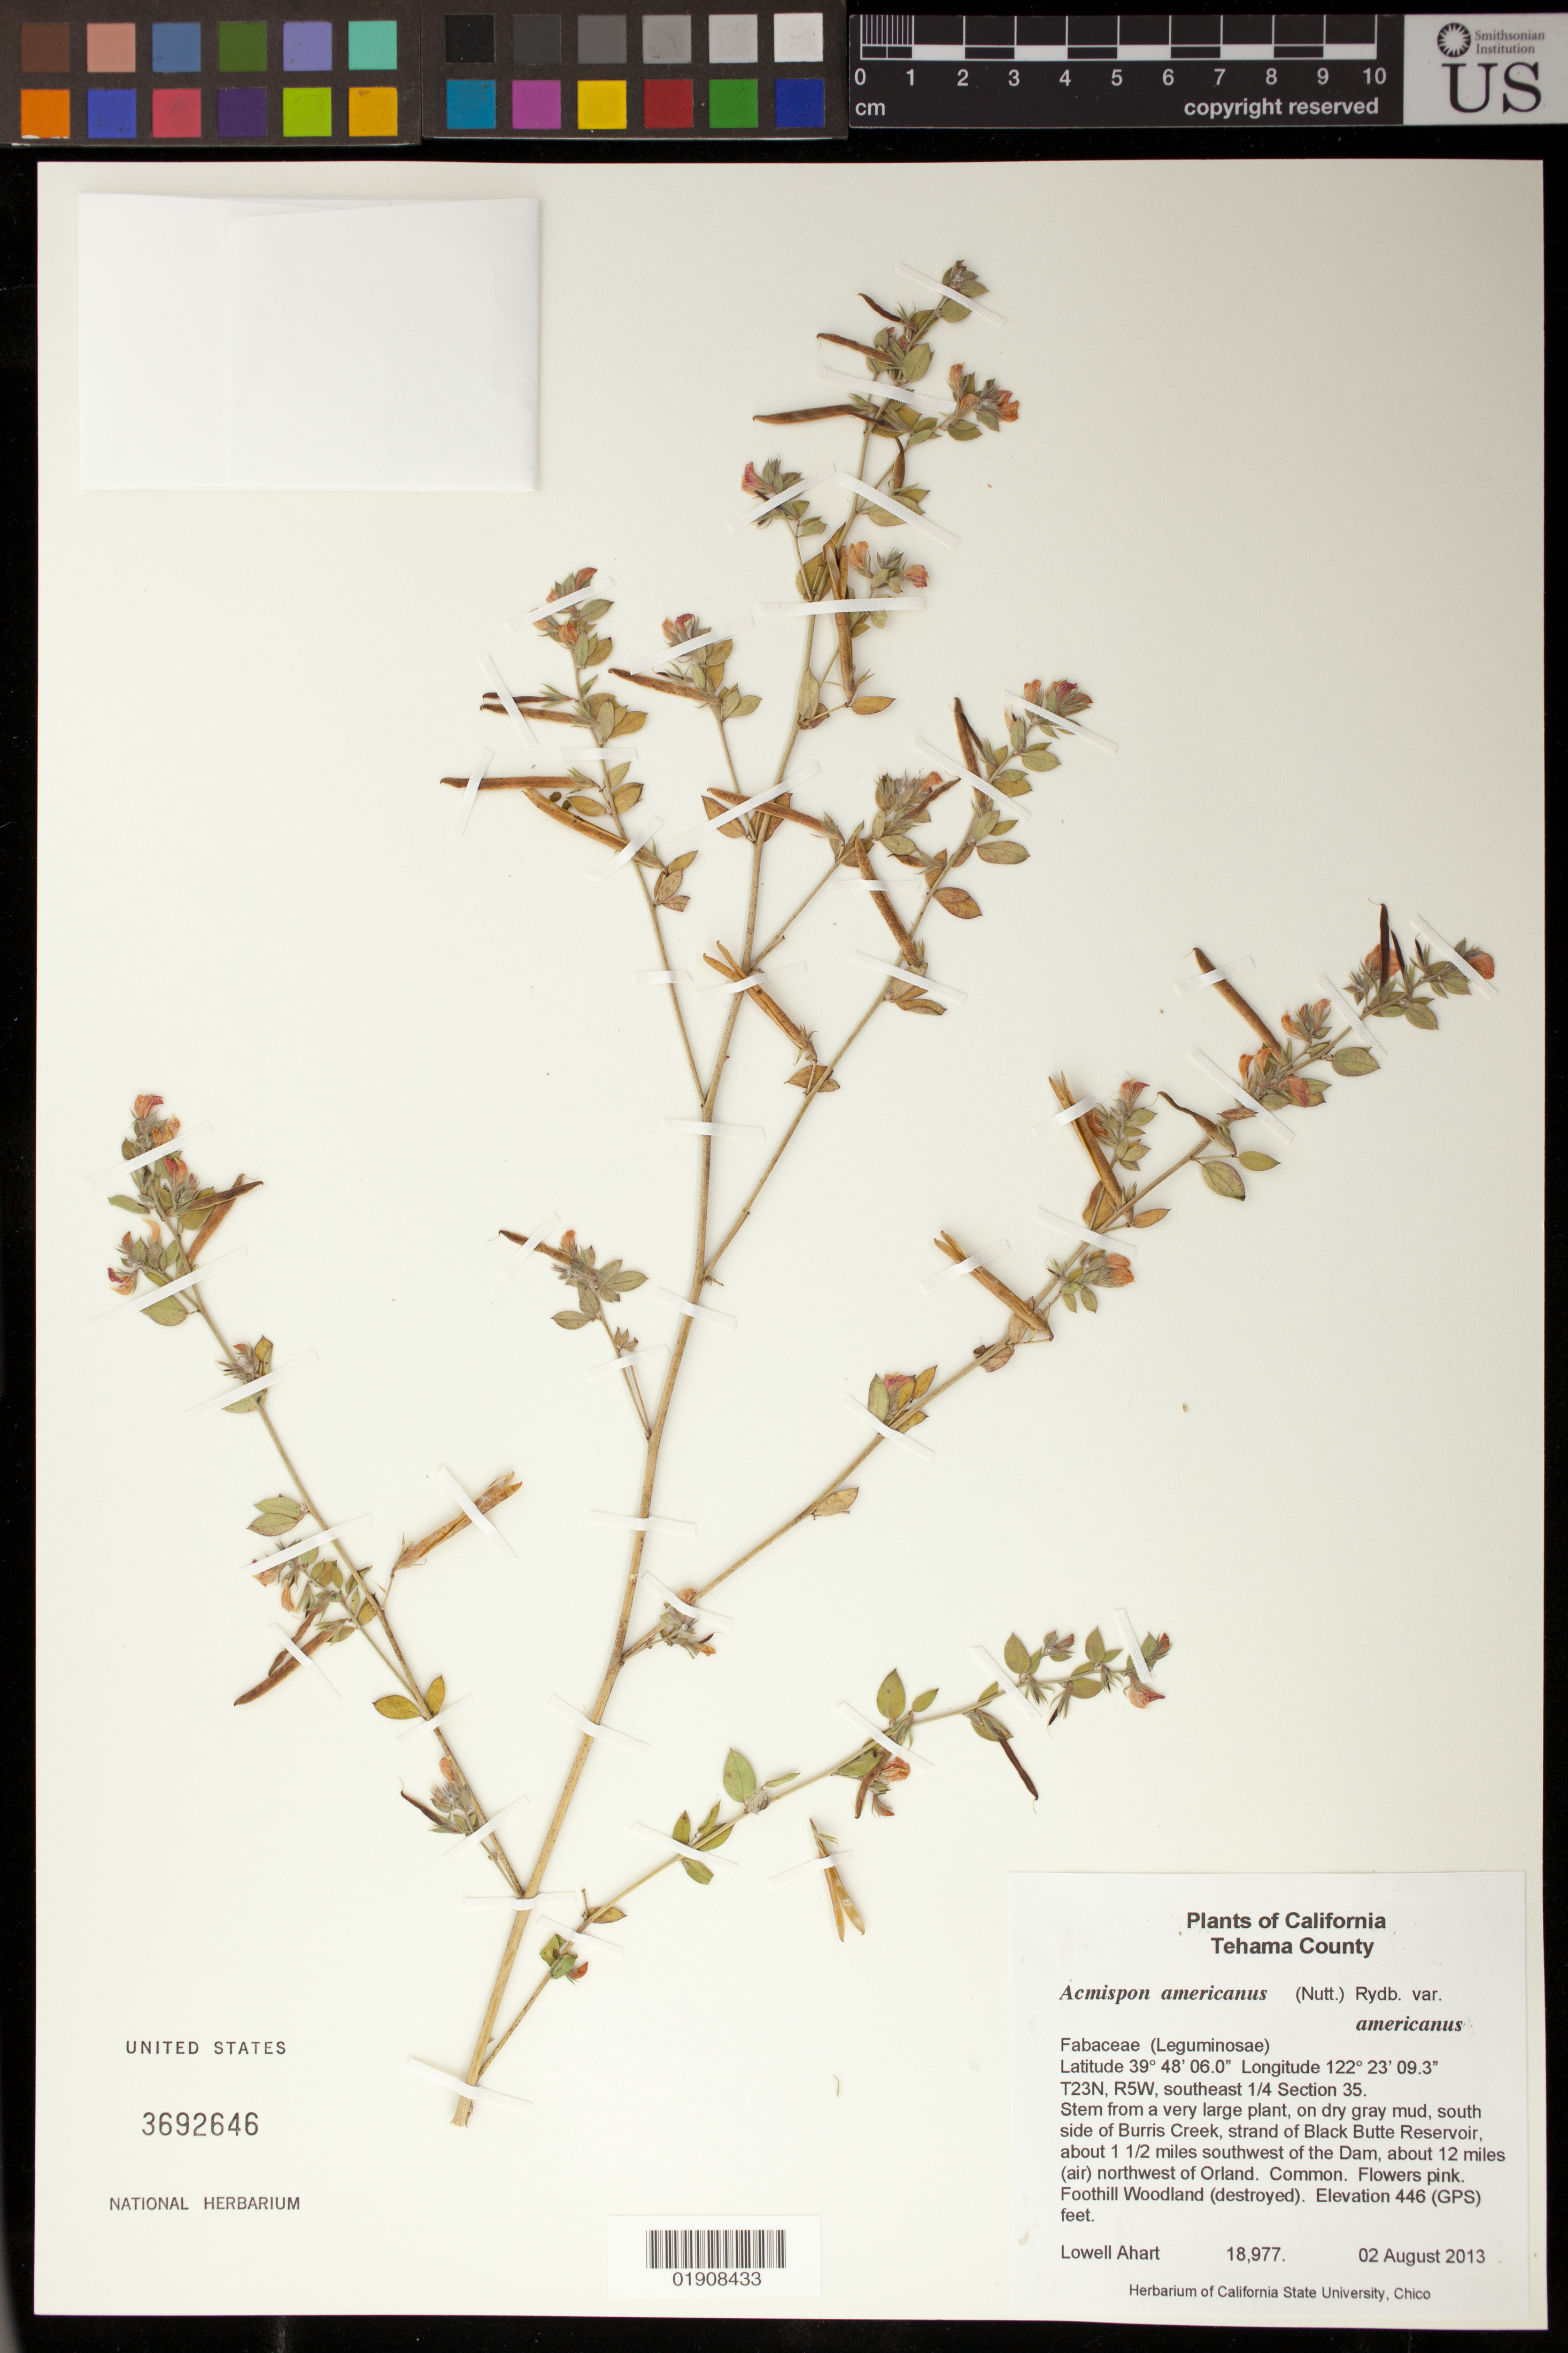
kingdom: Plantae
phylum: Tracheophyta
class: Magnoliopsida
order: Fabales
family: Fabaceae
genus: Acmispon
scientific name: Acmispon americanus var. americanus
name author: (Nutt.) Rydb.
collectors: L. Ahart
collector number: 18977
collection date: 2013-08-02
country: United States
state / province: California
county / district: Tehama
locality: South side of Burris Creek, strand of Black Butte Reservoir, about 1.5 miles southwest of the Dam, about 12 miles (air) northwest of Orland.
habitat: Foothill Woodland (destroyed), on dry gray mud.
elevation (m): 136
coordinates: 39 48 06.0 N, 122 23 09.3 W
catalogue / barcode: US 3692646